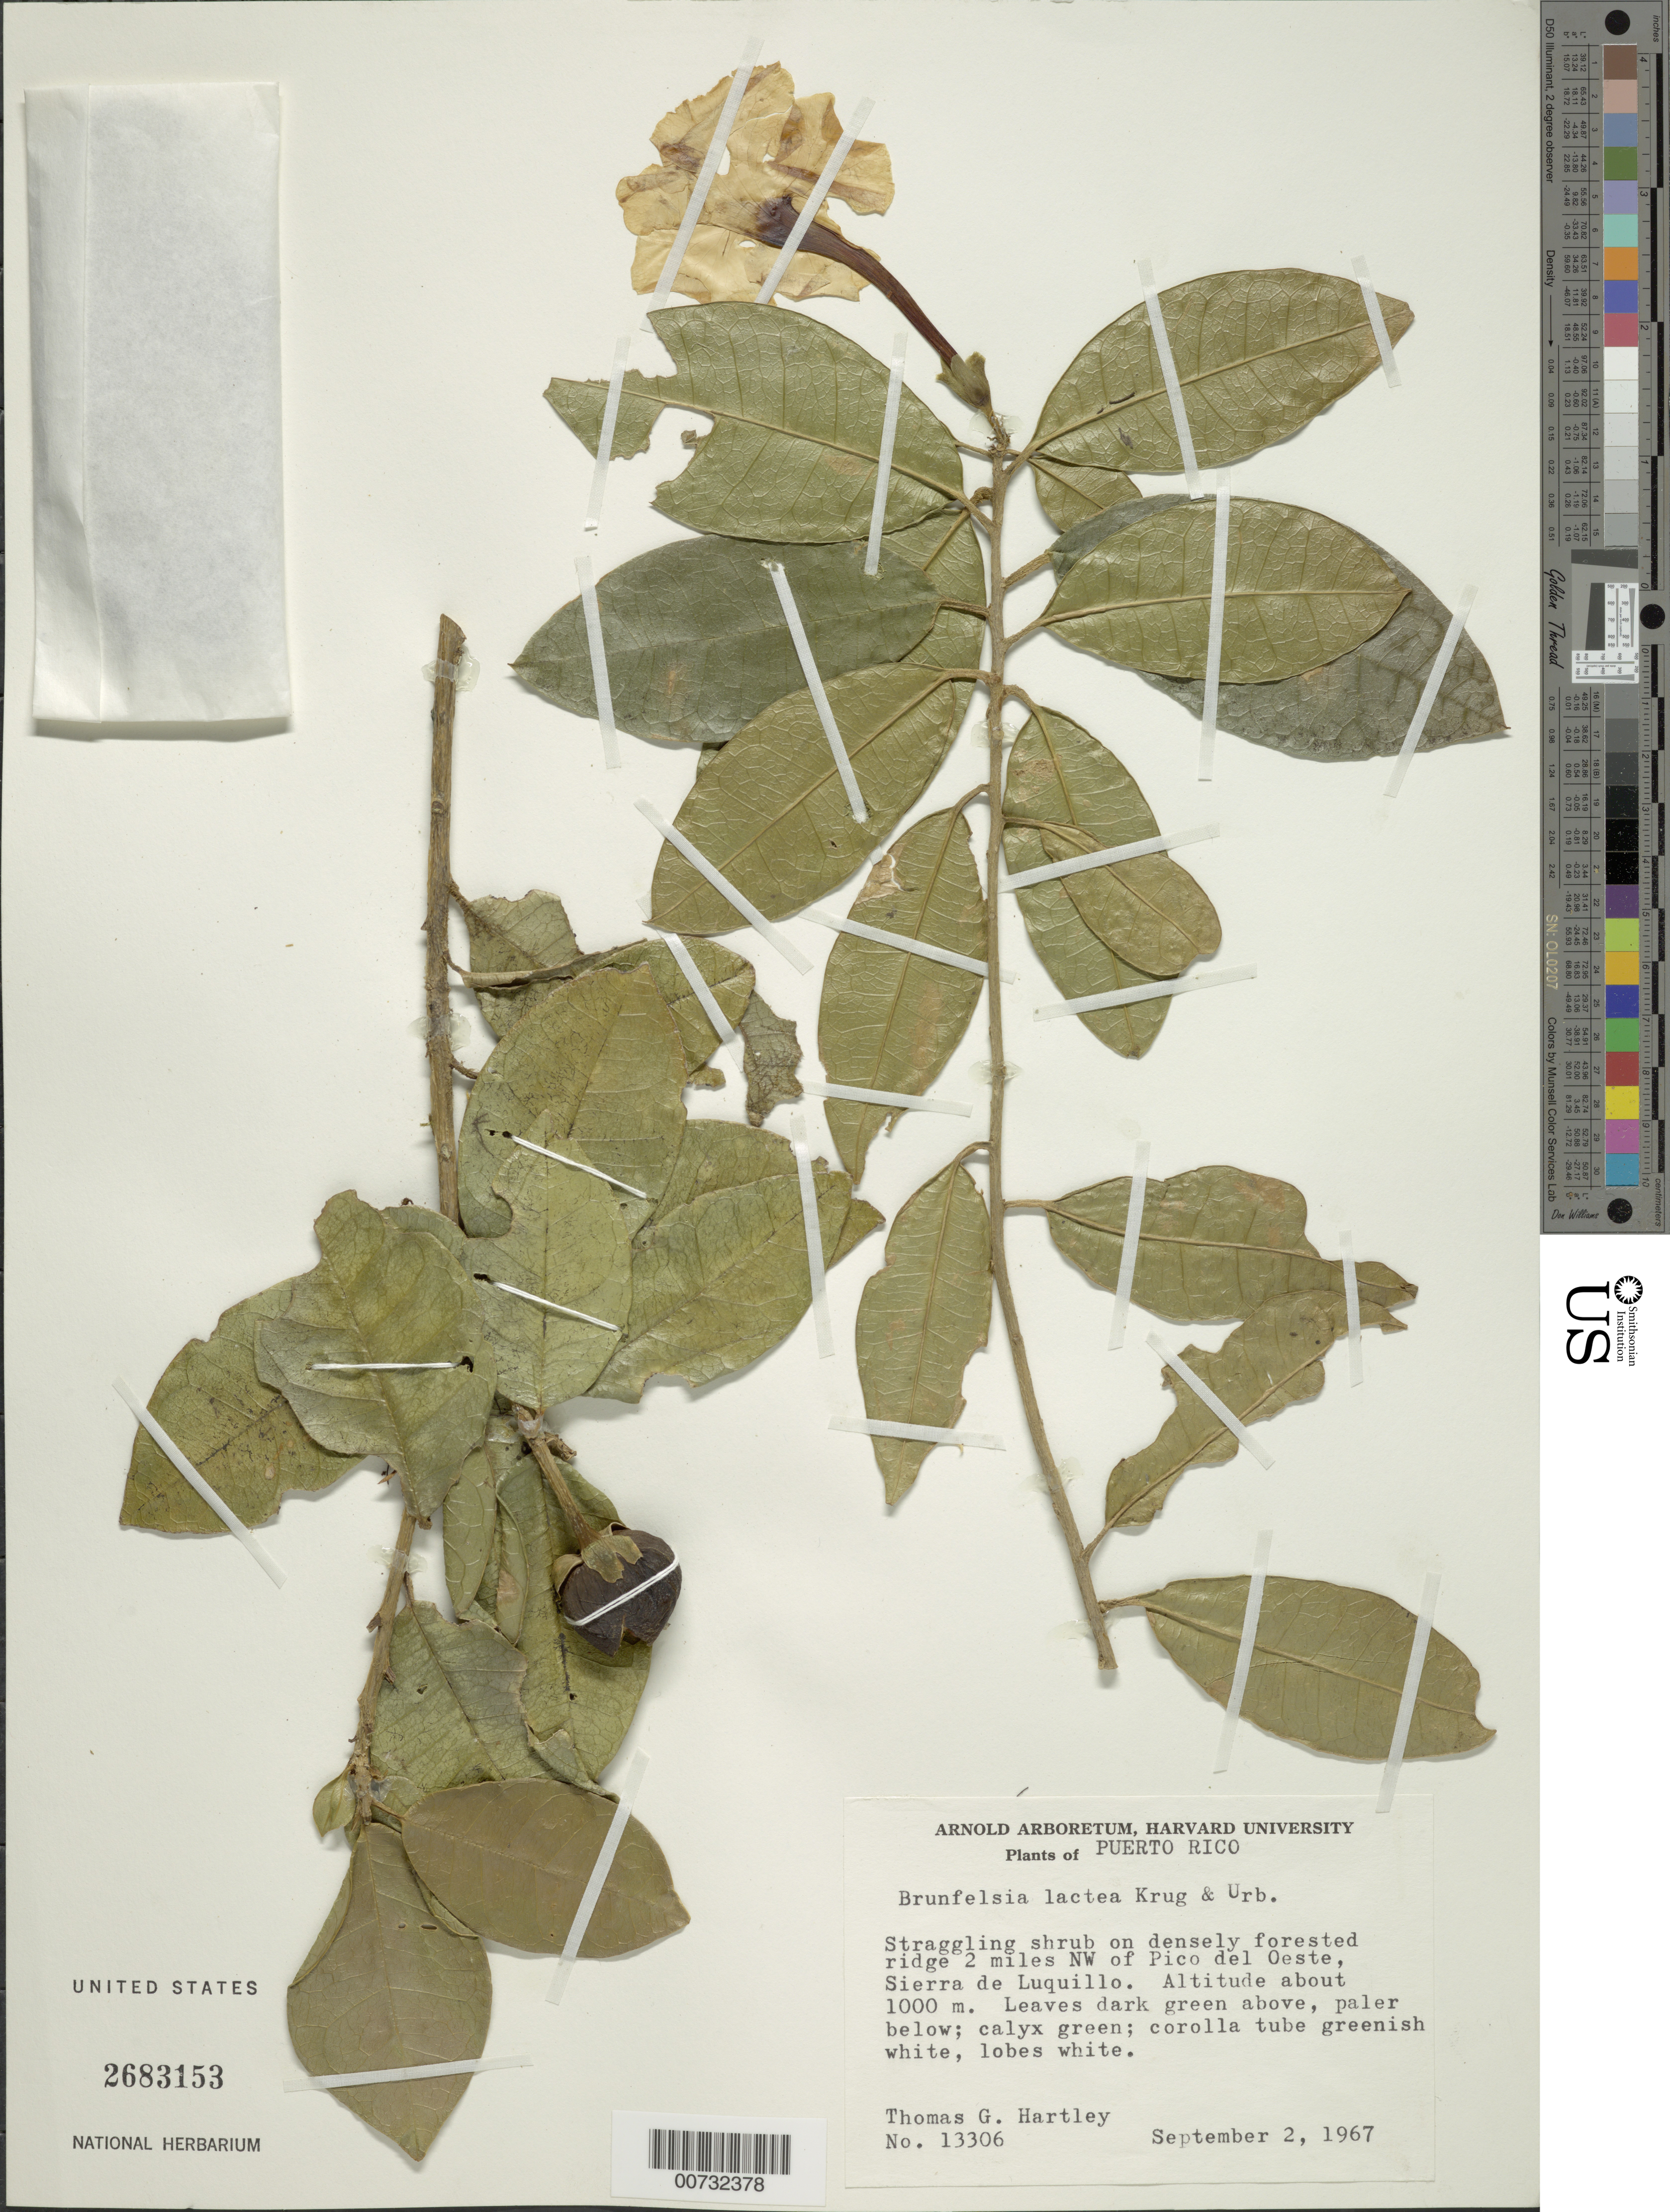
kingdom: Plantae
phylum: Tracheophyta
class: Magnoliopsida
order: Solanales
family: Solanaceae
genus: Brunfelsia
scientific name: Brunfelsia lactea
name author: Krug & Urb.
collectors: T. G. Hartley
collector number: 13306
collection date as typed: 02 Sep 1967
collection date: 1967-09-02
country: Puerto Rico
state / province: Luquillo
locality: Piste del Oeste, Sierra de Luquillo, on densely forested ridge 2 mi NW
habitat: On densely forested ridge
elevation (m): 1000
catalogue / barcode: US 2683153